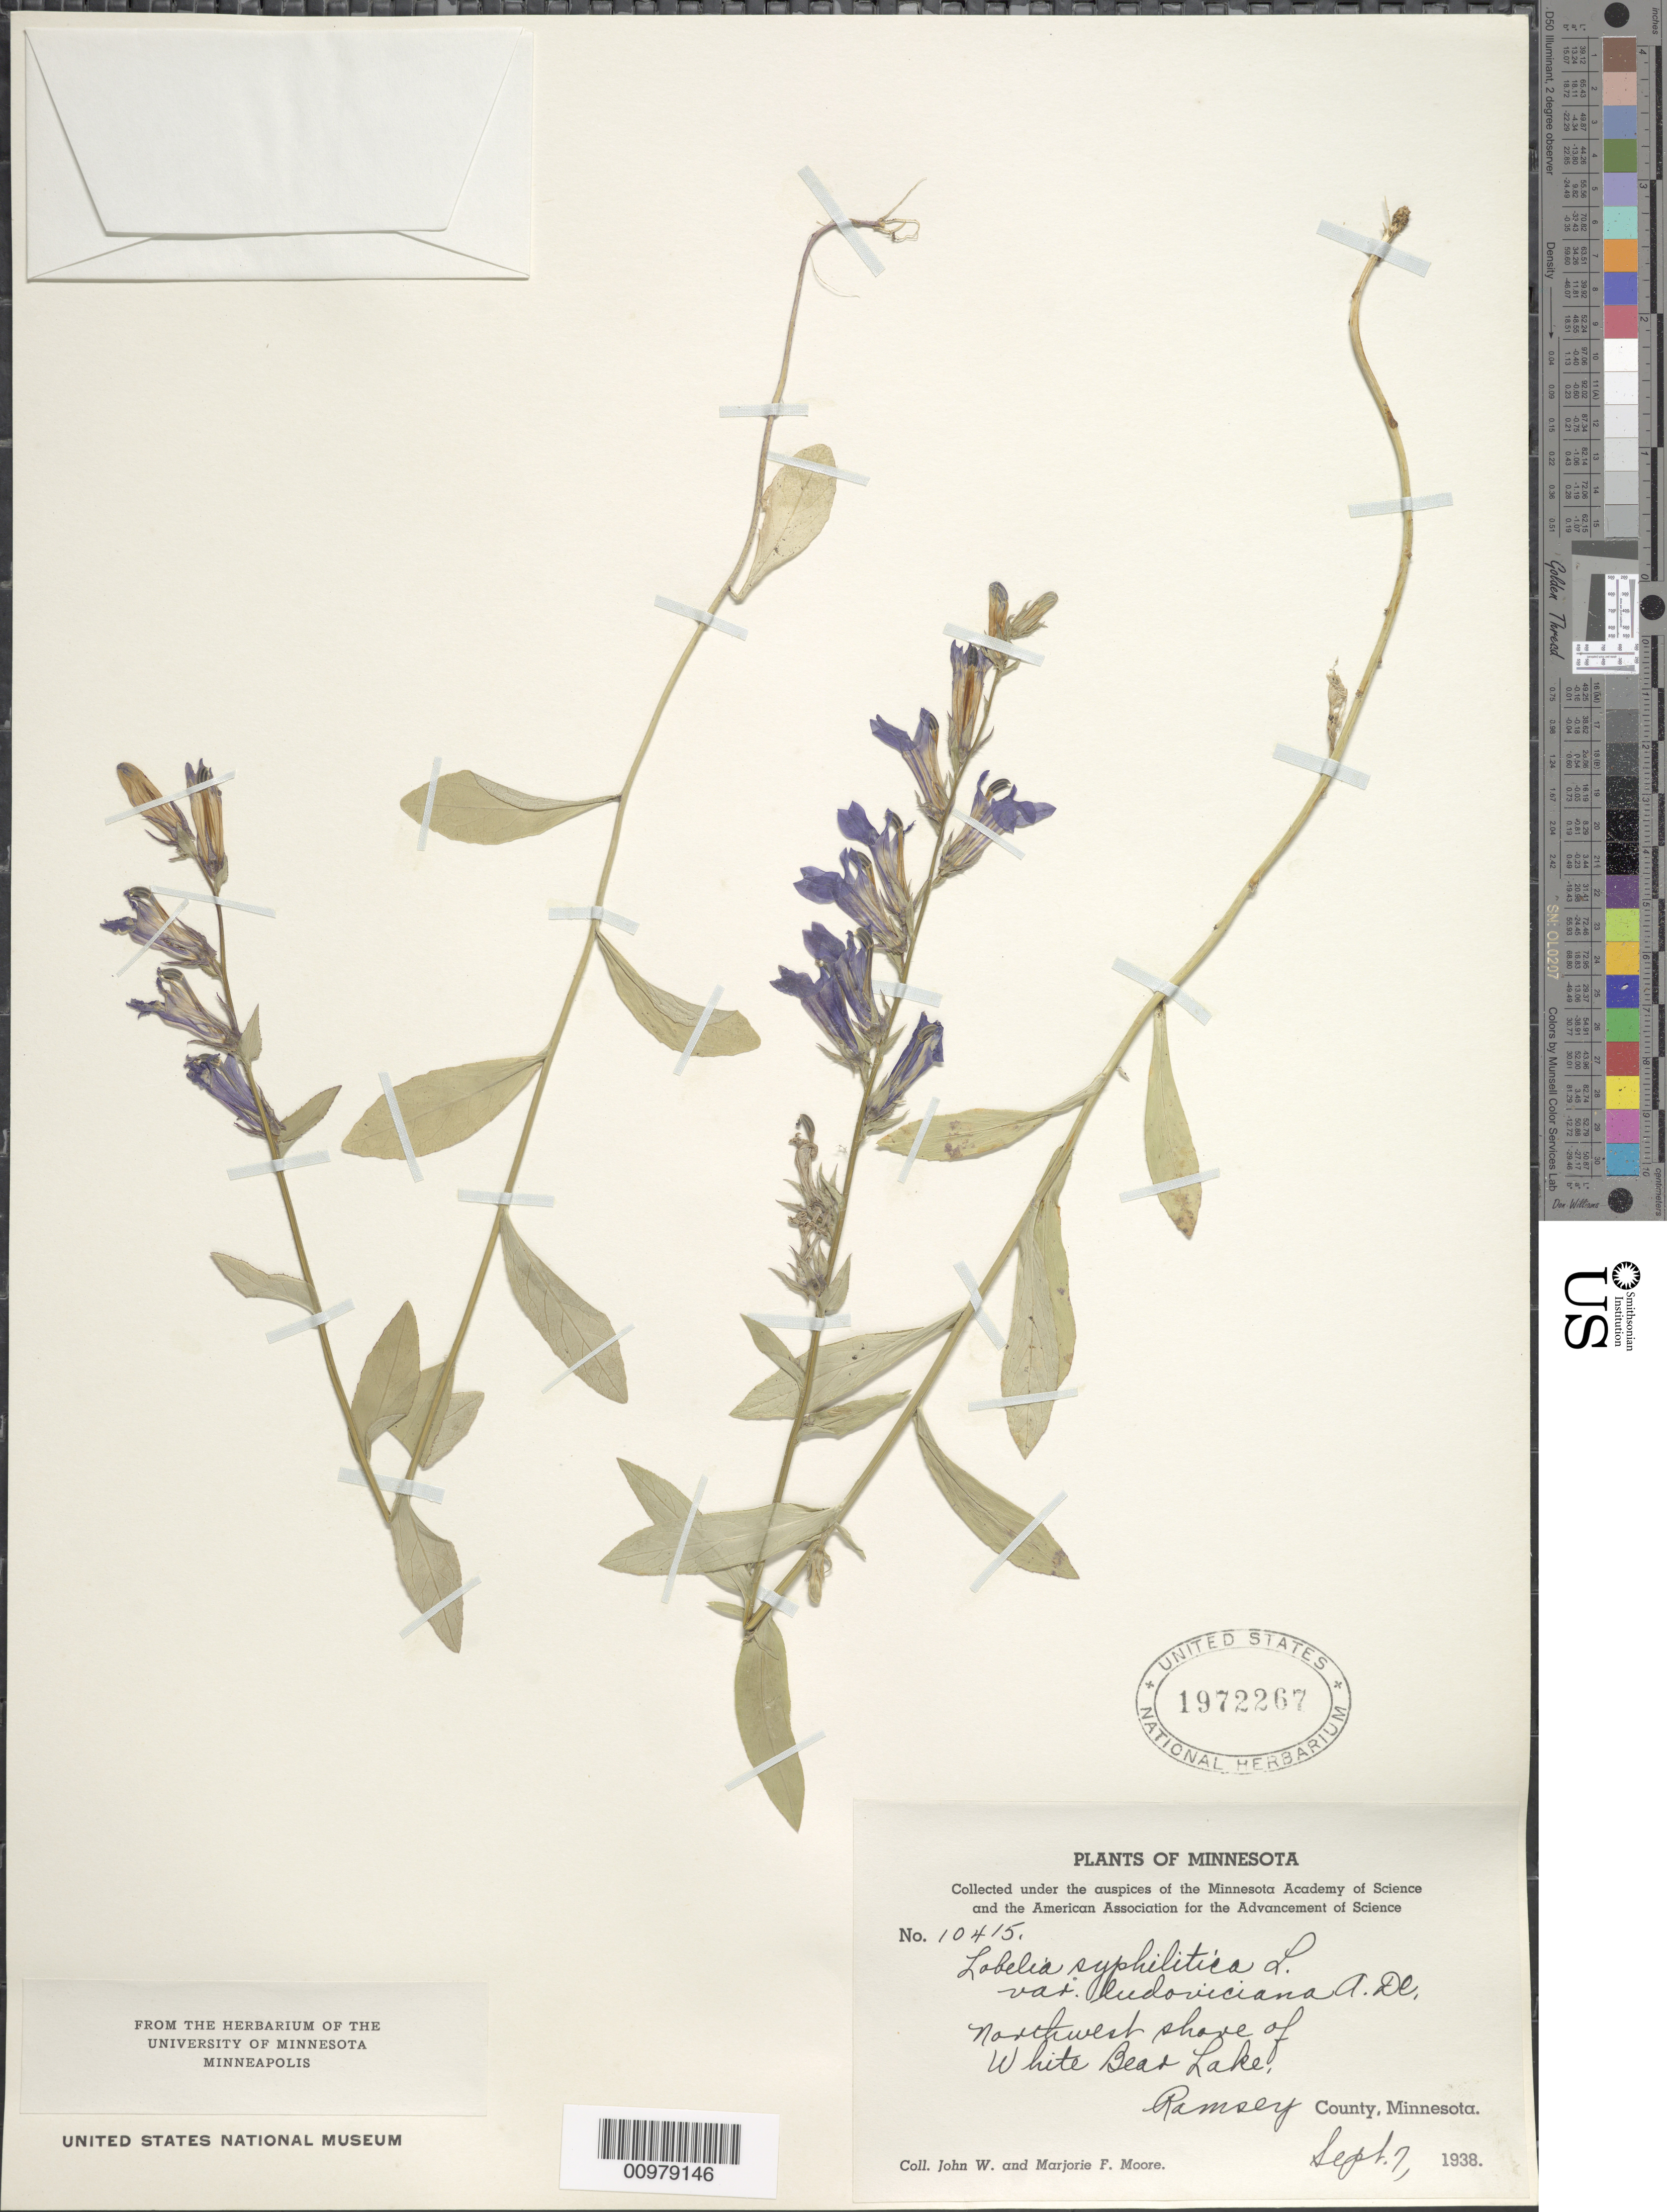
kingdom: Plantae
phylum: Tracheophyta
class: Magnoliopsida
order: Asterales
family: Campanulaceae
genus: Lobelia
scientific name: Lobelia siphilitica var. ludoviciana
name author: A. DC.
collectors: J. W. Moore & M. F. Moore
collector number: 10415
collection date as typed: Sept. 7, 1938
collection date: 1938-09-07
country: United States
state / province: Minnesota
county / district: Ramsey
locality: Northwest shore of White Bear Lake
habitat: northwest shore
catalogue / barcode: US 1972267